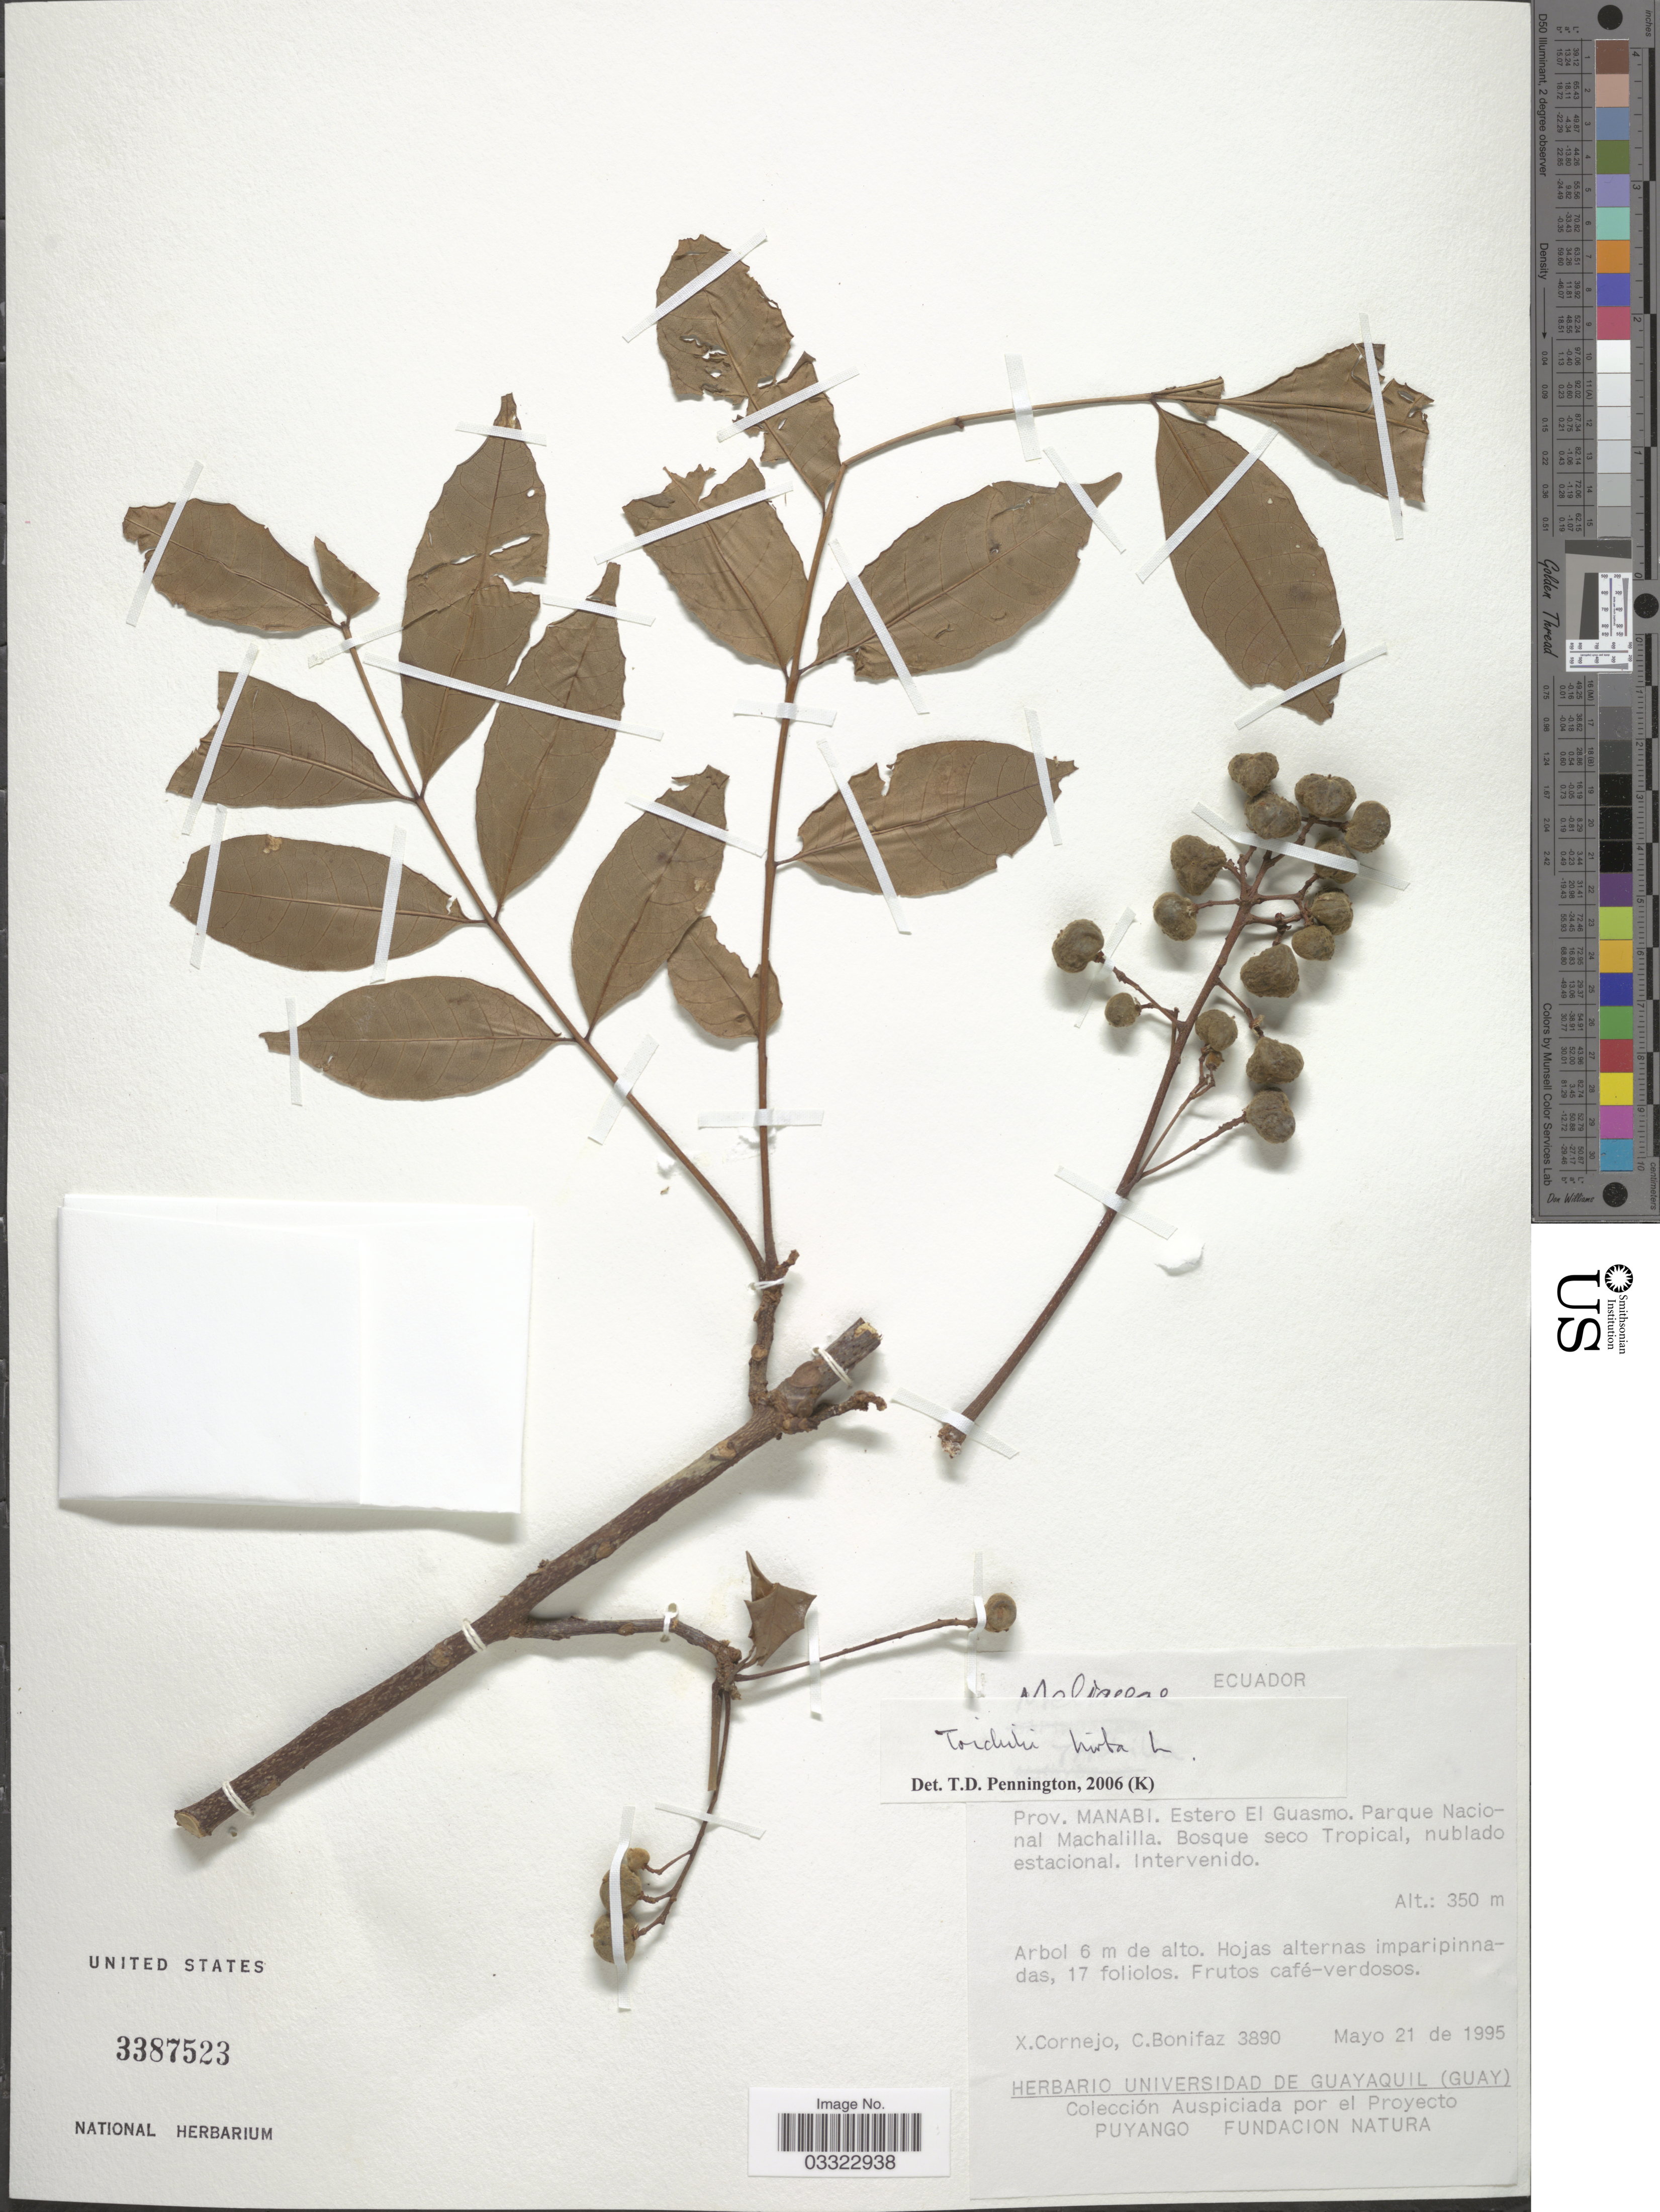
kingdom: Plantae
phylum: Tracheophyta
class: Magnoliopsida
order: Sapindales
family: Meliaceae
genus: Trichilia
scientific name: Trichilia hirta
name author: L.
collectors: X. F. Cornejo & C. Bonifaz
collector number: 3890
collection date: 1995-05-21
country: Ecuador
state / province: Manabí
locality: Estero El Guasmo. Parque Nacional Machalilla.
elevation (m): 350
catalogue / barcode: US 3387523